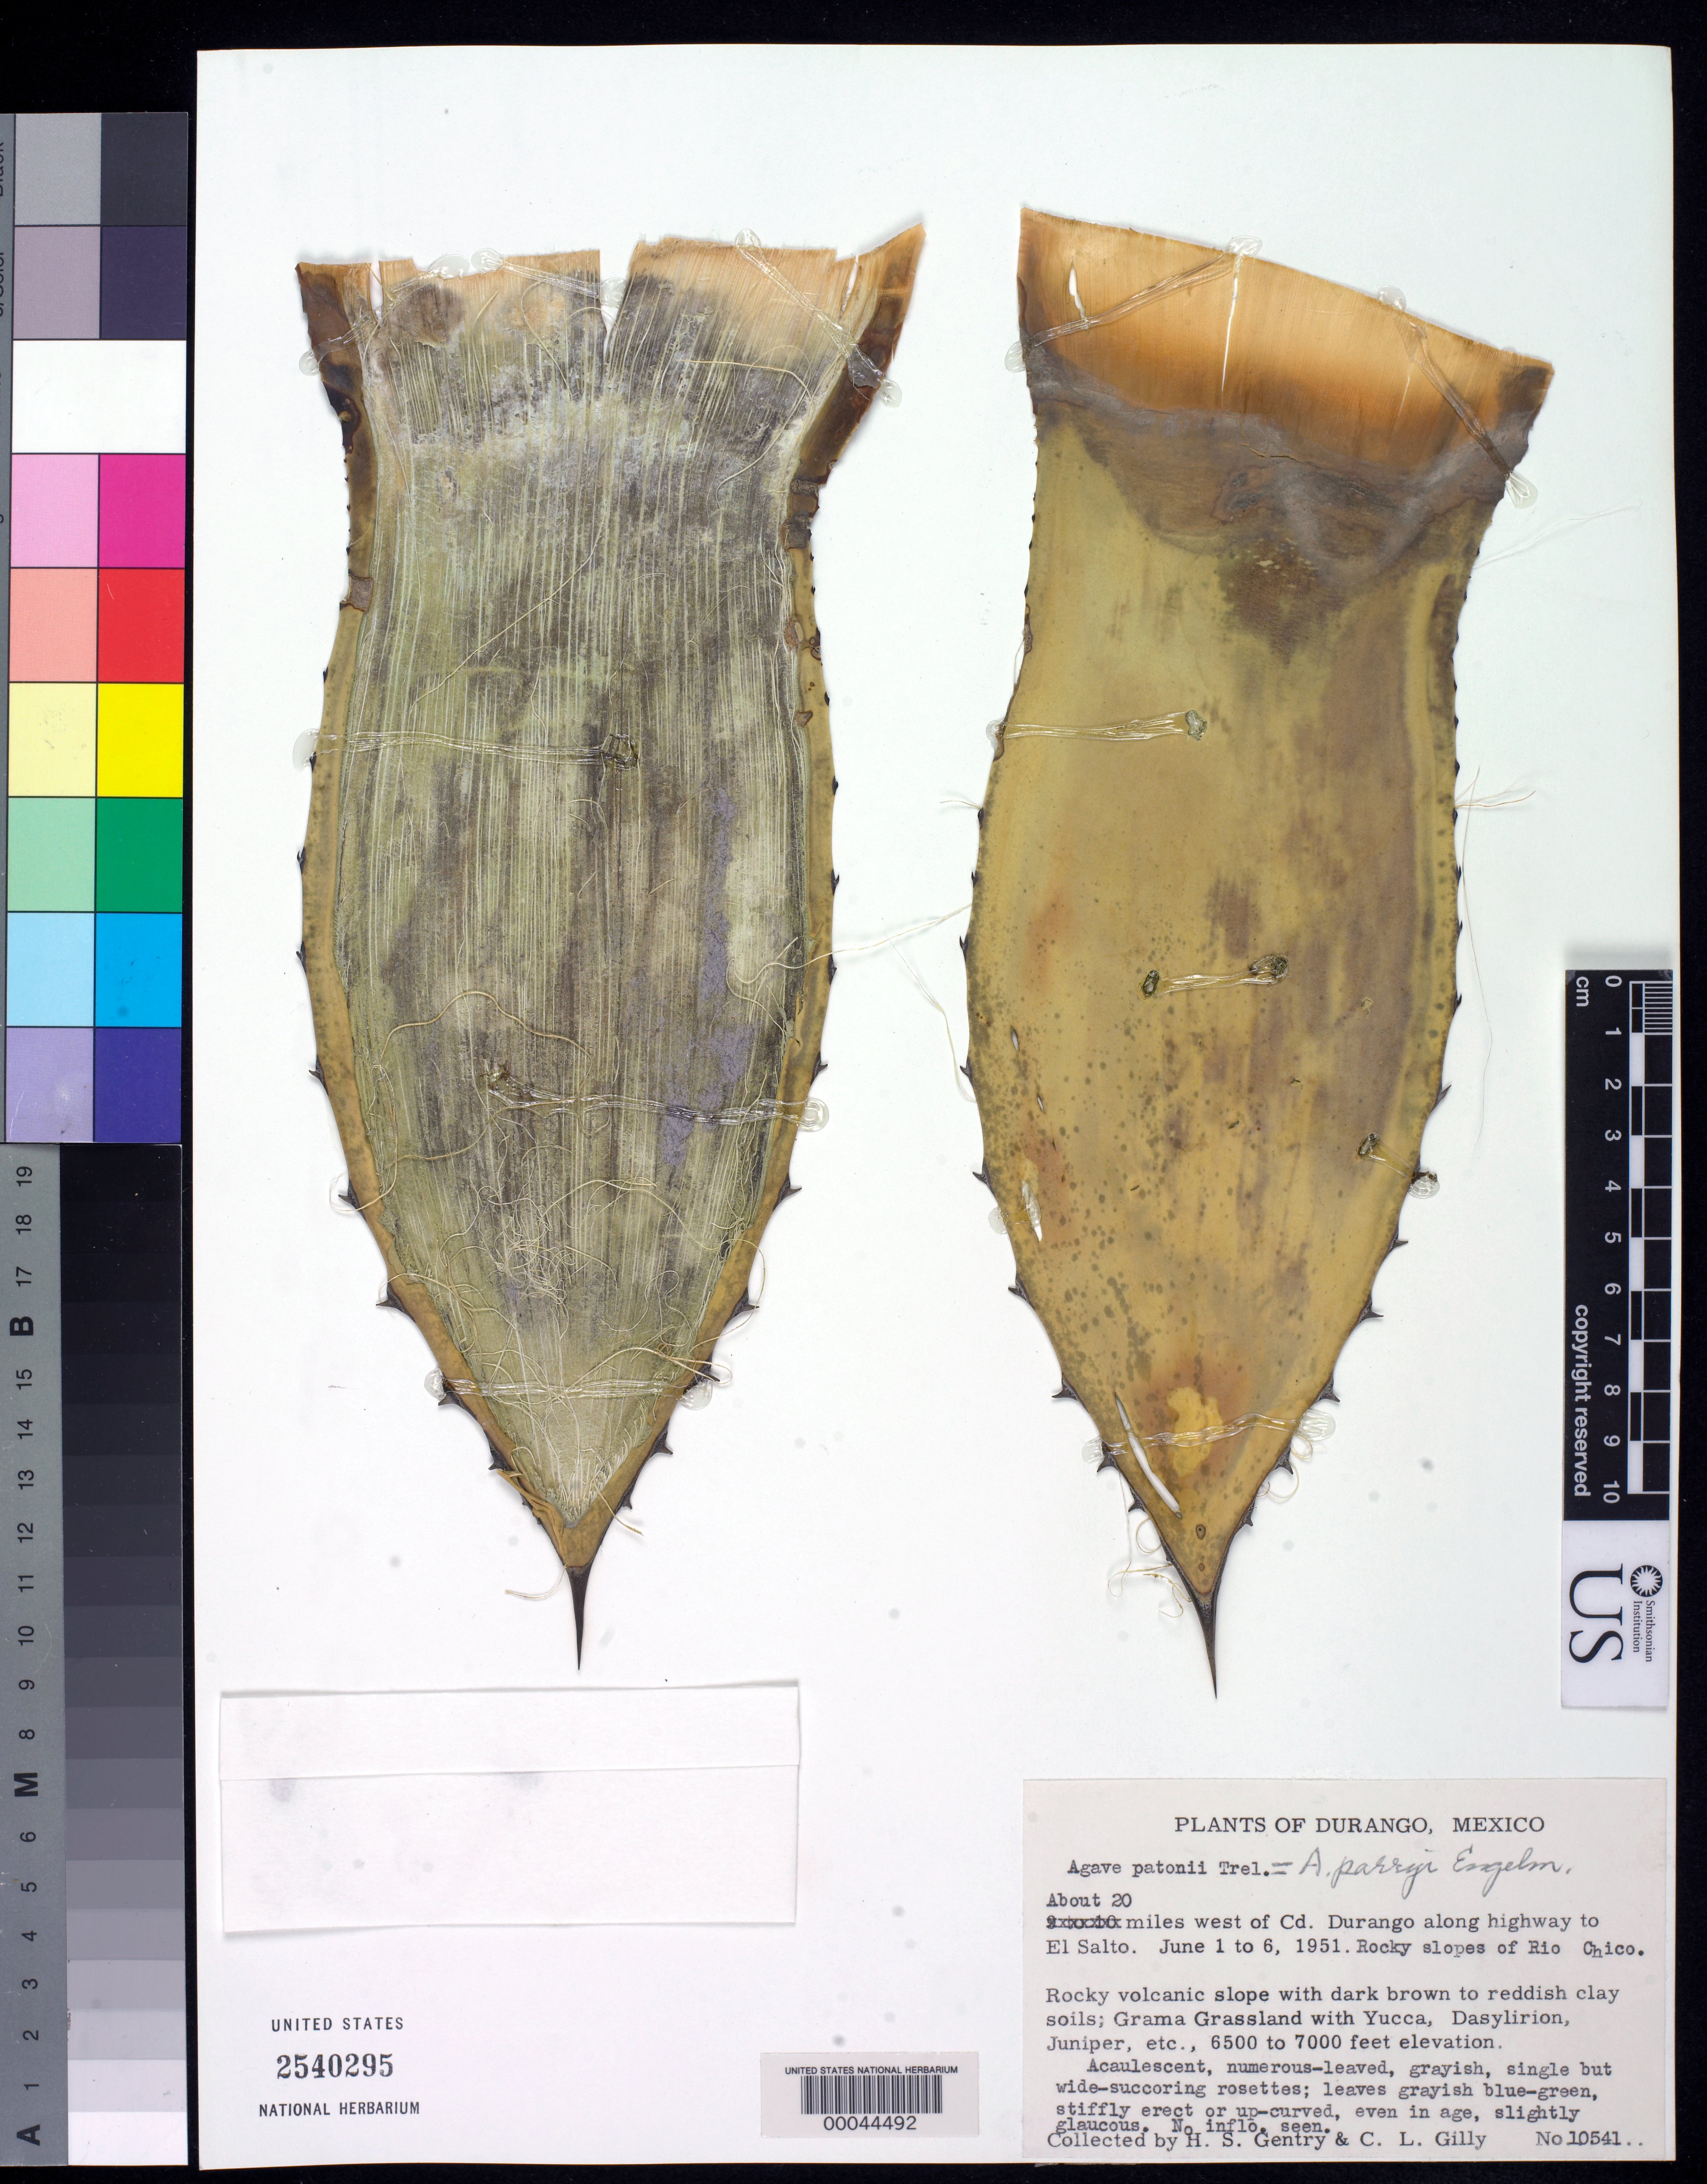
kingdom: Plantae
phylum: Tracheophyta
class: Liliopsida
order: Asparagales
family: Asparagaceae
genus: Agave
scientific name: Agave parryi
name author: Engelm.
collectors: H. S. Gentry & C. Gilly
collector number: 10541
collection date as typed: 01 Jun 1951 to 06 Jun 1951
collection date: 1951-06-01/1951-06-06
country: Mexico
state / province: Durango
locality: About 20 mi W of Cd Durango along highway to El Salto rocky slopes of Rio Chico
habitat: Rocky volcanic slope w/dk brown to reddish clay soils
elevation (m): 1981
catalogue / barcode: US 2540295